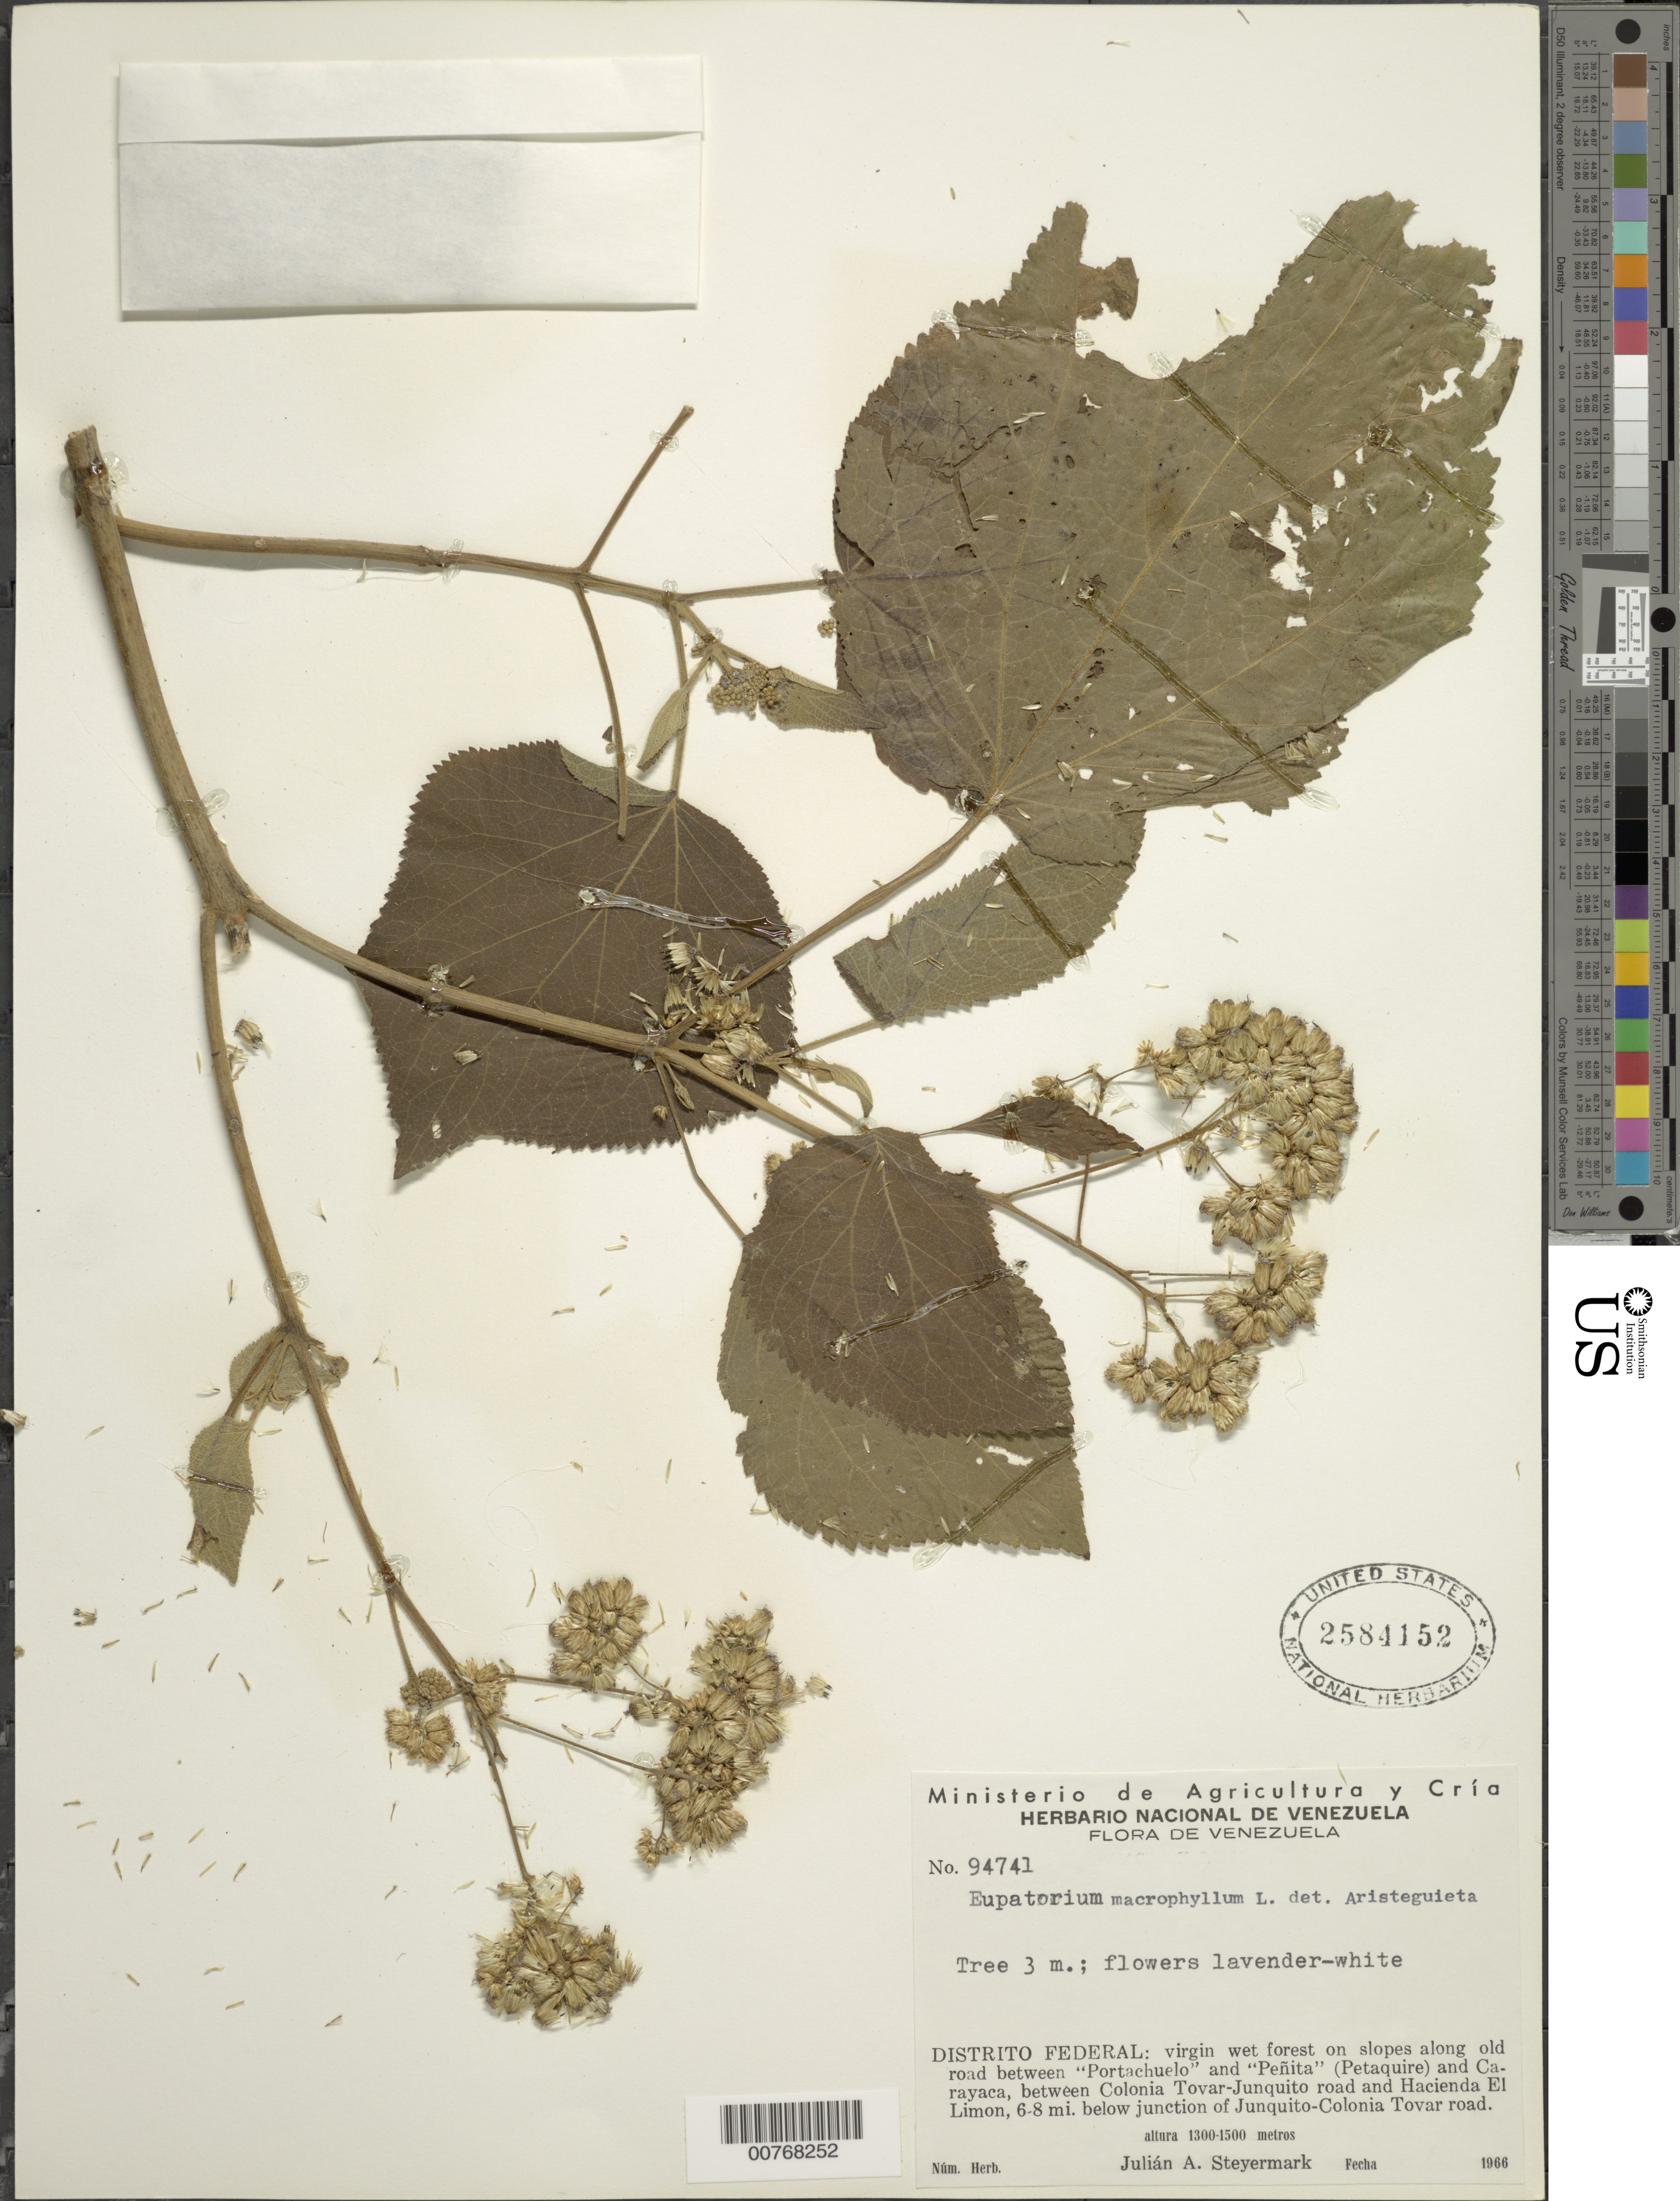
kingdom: Plantae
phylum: Tracheophyta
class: Magnoliopsida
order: Asterales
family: Asteraceae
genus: Hebeclinium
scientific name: Hebeclinium macrophyllum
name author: (L.) DC.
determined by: Aristeguieta, L.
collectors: J. Steyermark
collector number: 94741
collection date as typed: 1966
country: Venezuela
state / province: Distrito Federal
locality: Portachuelo to Peñita & Carayaca road, btw. Colonia Tovar-Junquito Rd. & Hacienda El Limon 6-8mi below jct of Junquito-Colonia Tovar rd.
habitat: Virgin wet forest on slopes along old road.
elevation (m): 1300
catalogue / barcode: US 2584152